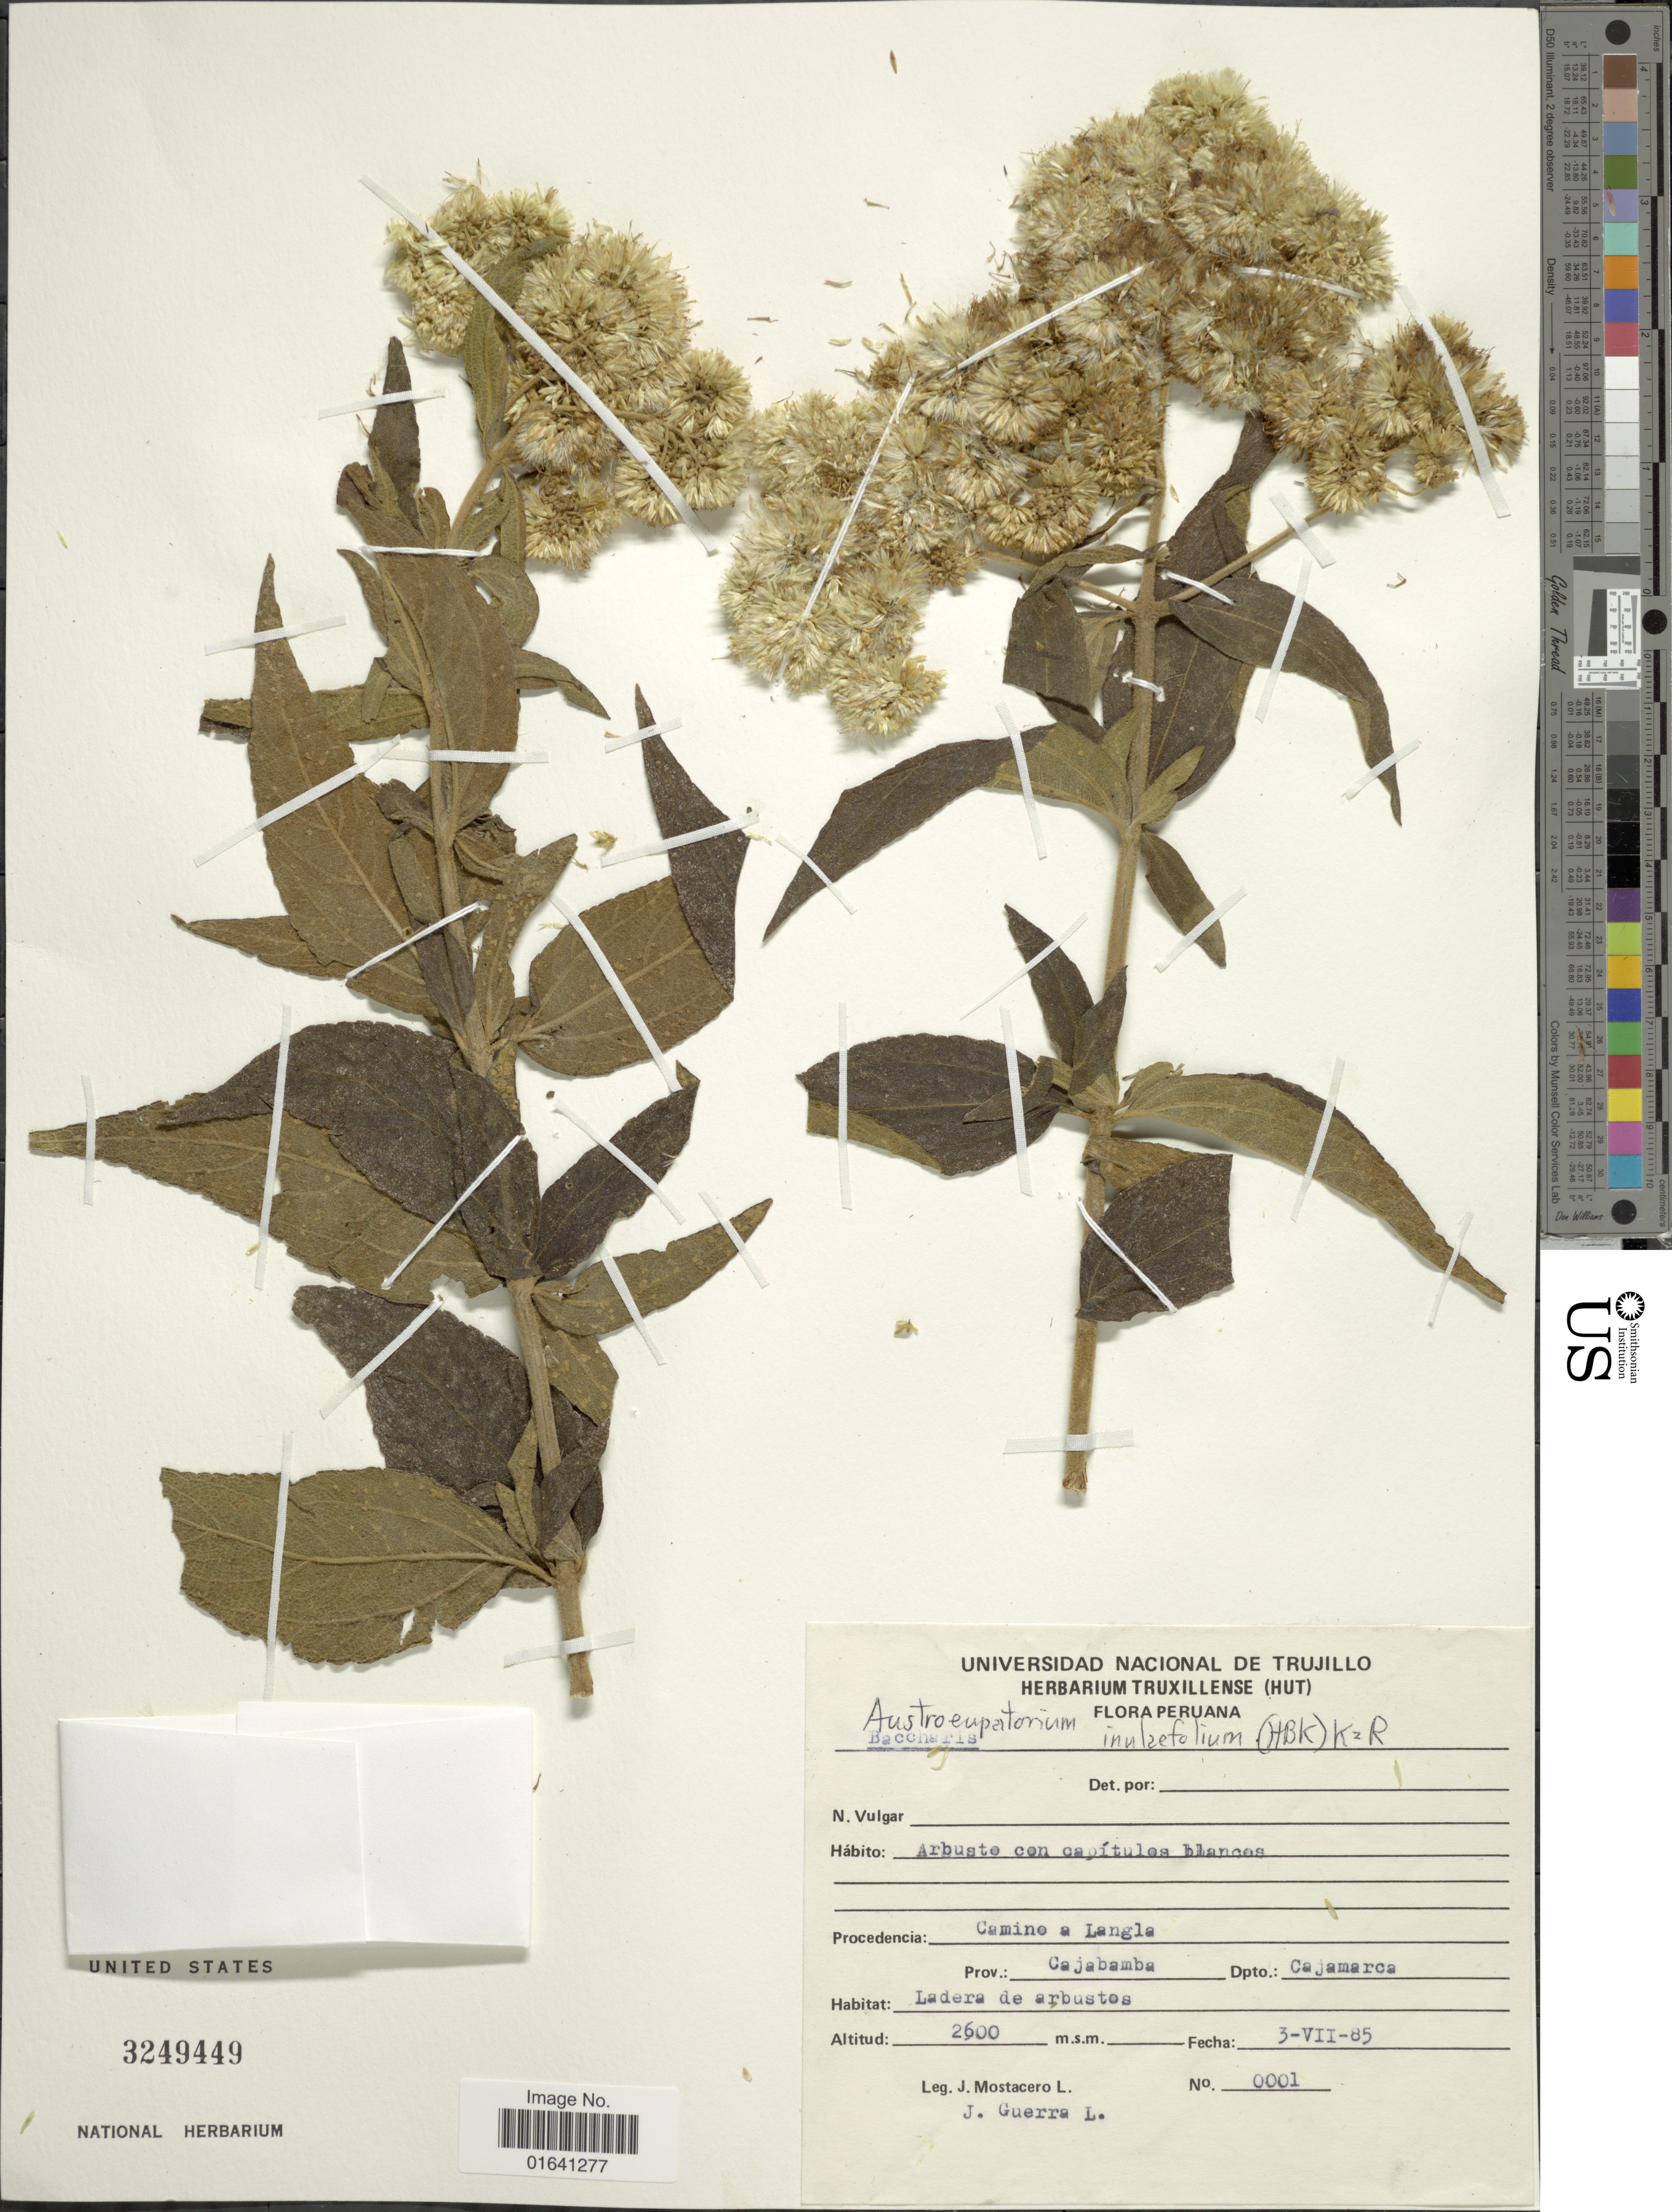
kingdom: Plantae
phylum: Tracheophyta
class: Magnoliopsida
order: Asterales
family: Asteraceae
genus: Austroeupatorium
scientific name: Austroeupatorium inulaefolium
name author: (Kunth) R.M. King & H. Rob.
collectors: J. Mostacero L. & J. Guerra L.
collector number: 0001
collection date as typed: Transcribed d/m/y: 3/7/85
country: Peru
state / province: Cajamarca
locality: Procedencia: Camino a Langla, Prov: Cajabamba, Dpto Cajamarca, Ladera de arbusto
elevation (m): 2600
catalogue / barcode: US 3249449